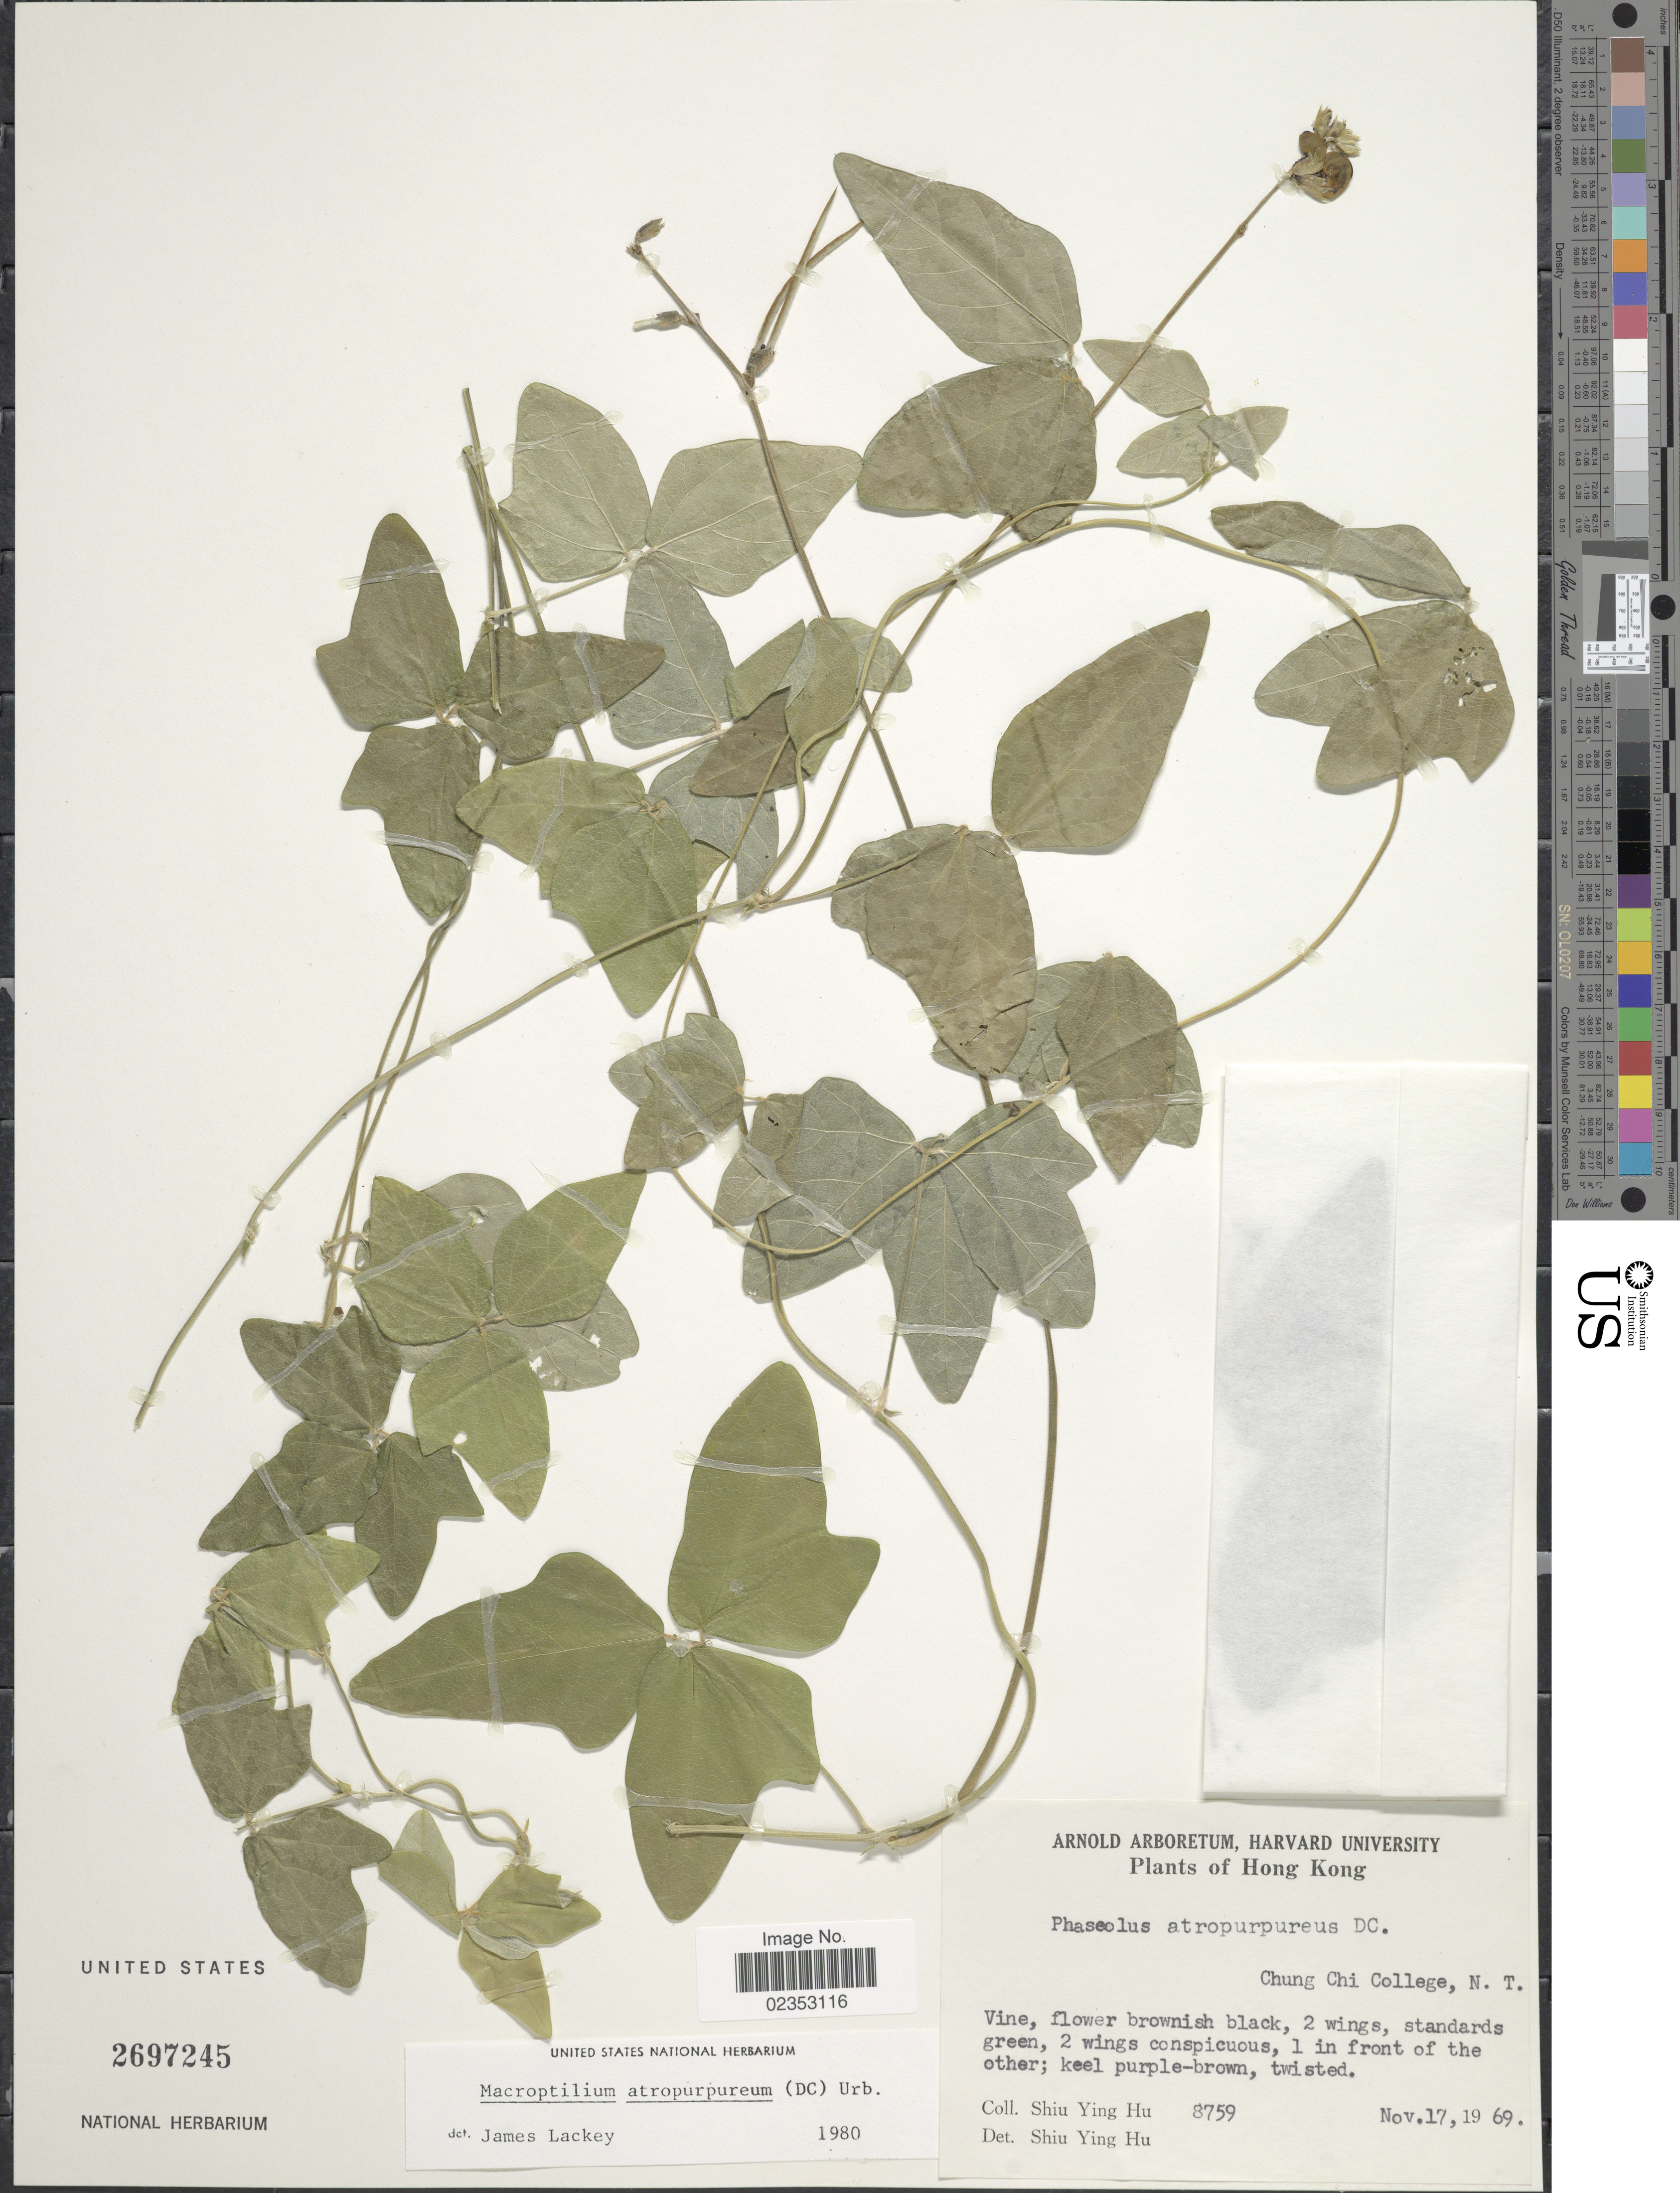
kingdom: Plantae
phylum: Tracheophyta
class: Magnoliopsida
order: Fabales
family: Fabaceae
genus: Macroptilium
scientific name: Macroptilium atropurpureum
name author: (DC.) Urb.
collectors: S. Y. Hu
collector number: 8759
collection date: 1969-11-17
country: China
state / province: Hong Kong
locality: Chung Chi College, N.T.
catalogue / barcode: US 2697245